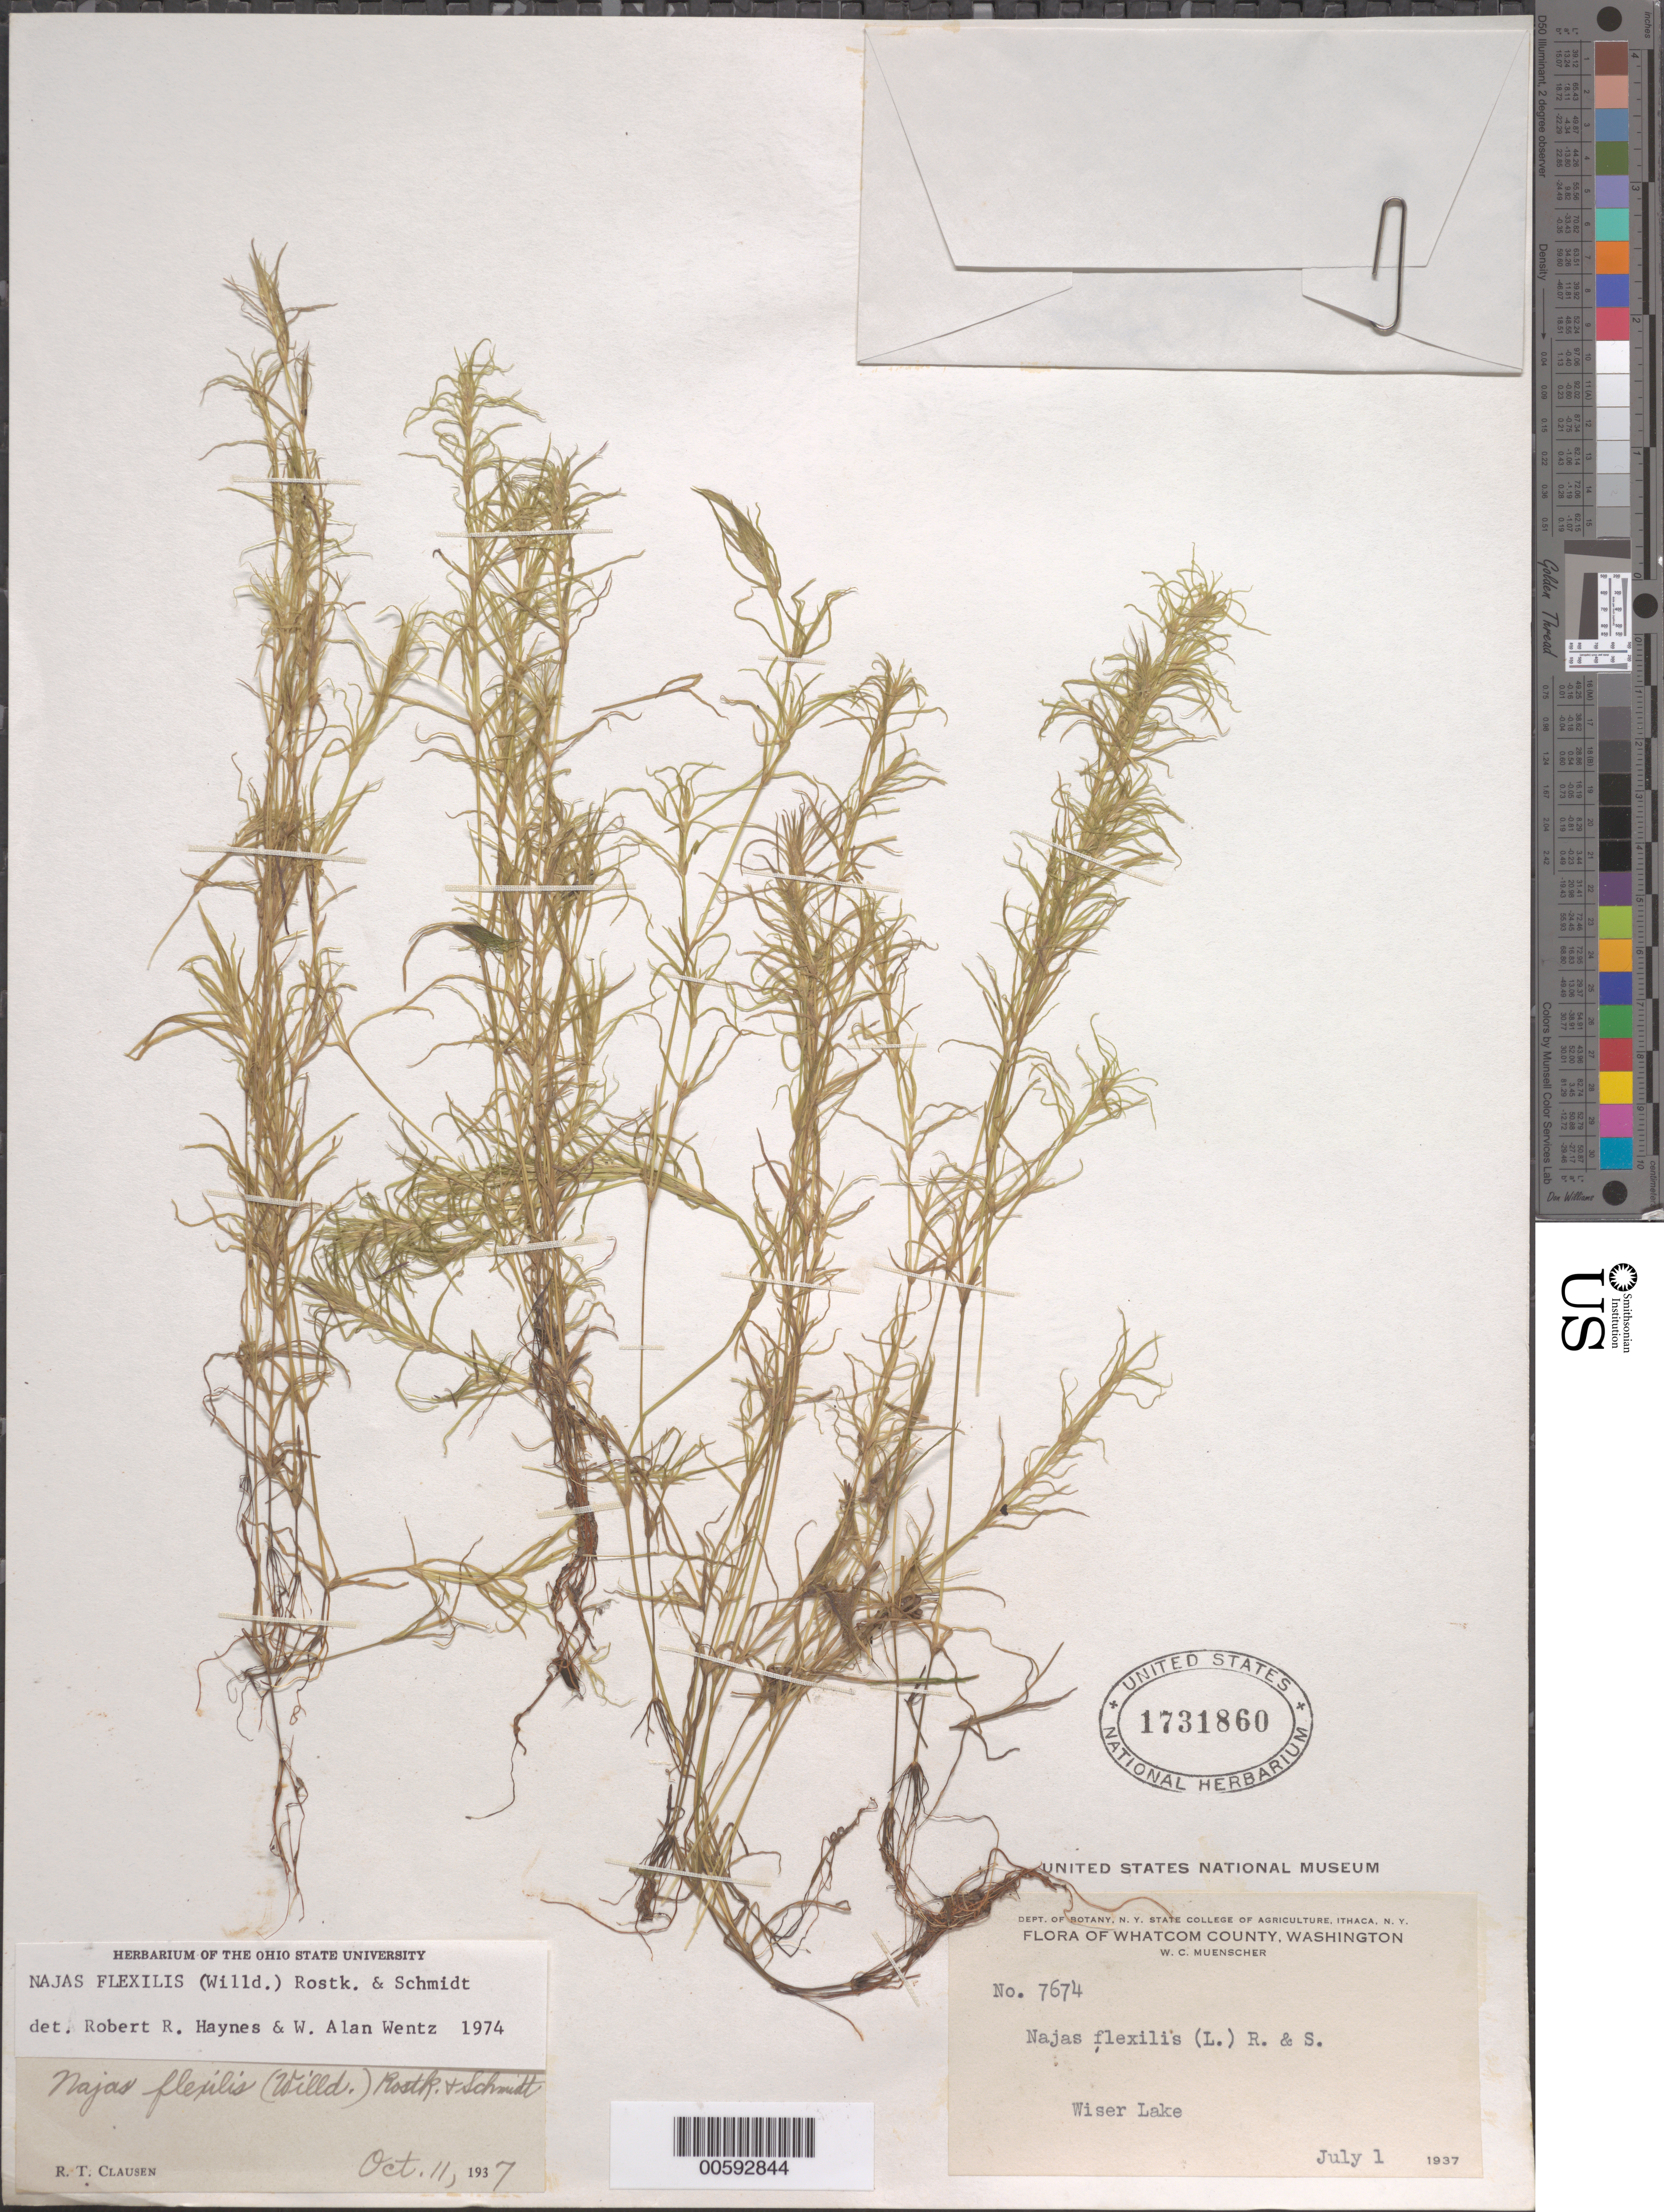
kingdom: Plantae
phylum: Tracheophyta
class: Liliopsida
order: Alismatales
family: Hydrocharitaceae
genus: Najas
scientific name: Najas flexilis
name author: (Willd.) Rostk. & Schmidt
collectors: W. Muenscher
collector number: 7674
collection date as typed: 01 Jul 1937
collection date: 1937-07-01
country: United States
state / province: Washington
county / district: Whatcom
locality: Wiser Lake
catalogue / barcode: US 1731860